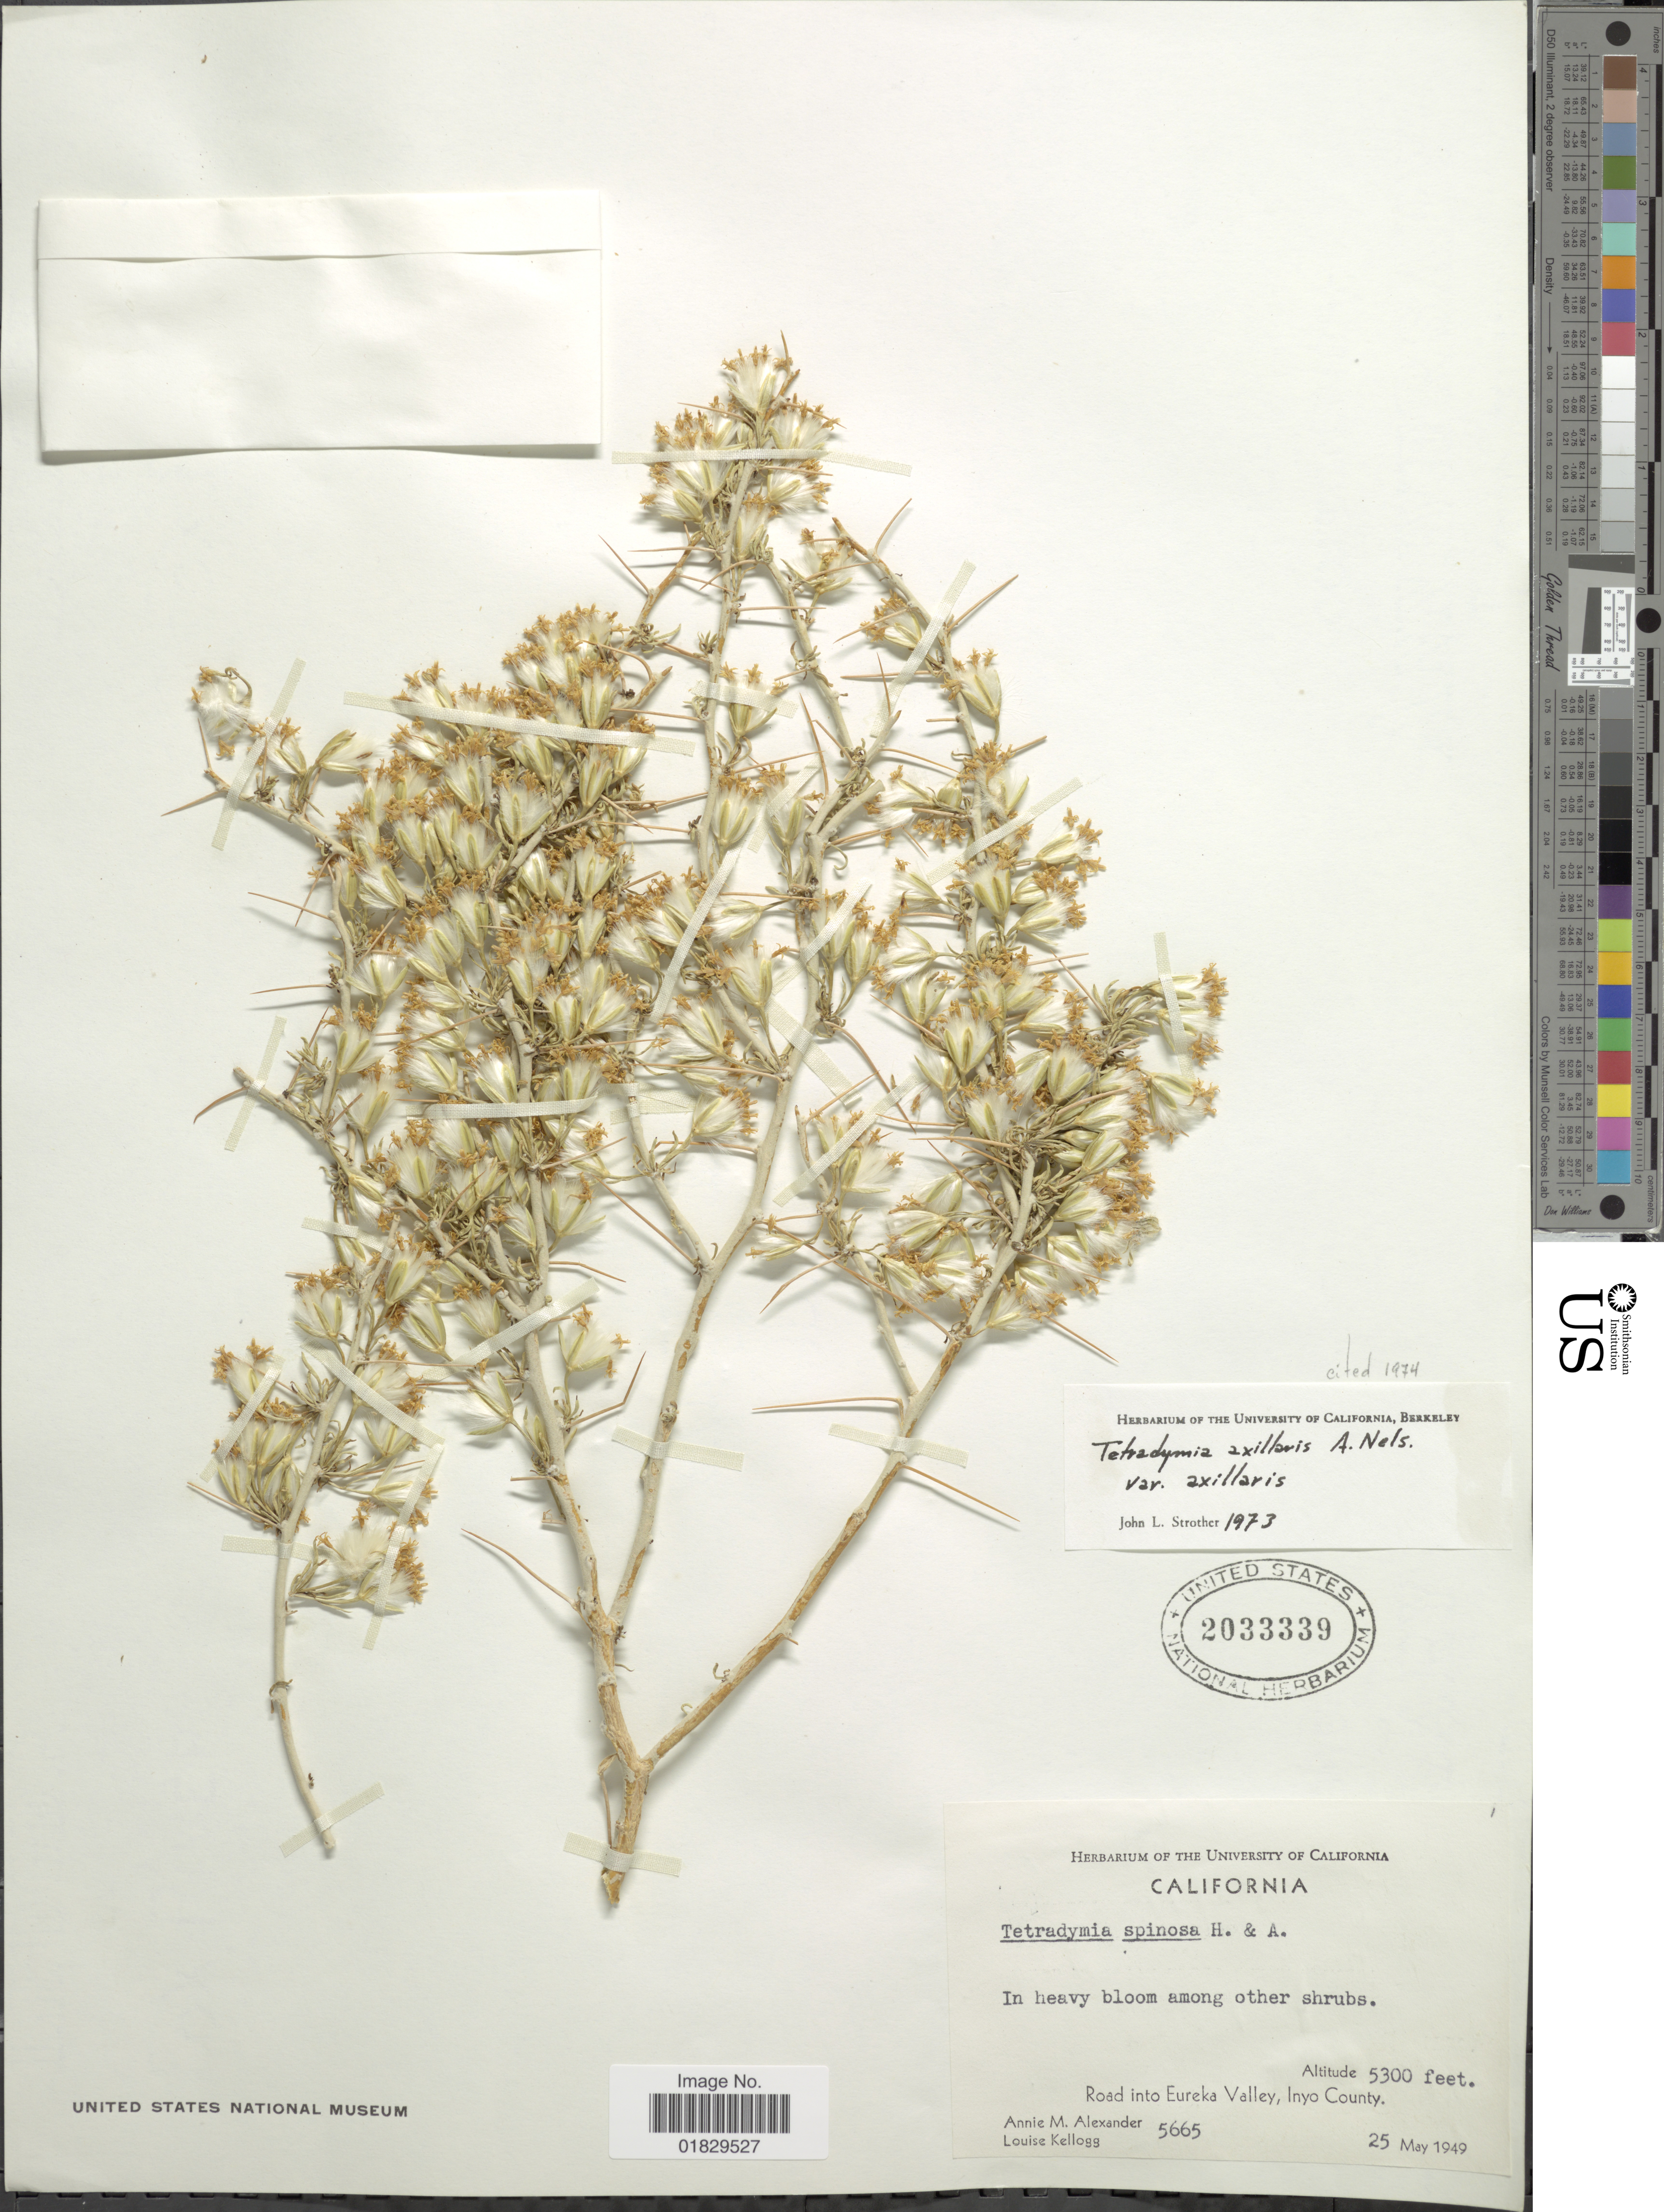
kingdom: Plantae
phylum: Tracheophyta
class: Magnoliopsida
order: Asterales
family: Asteraceae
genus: Tetradymia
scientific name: Tetradymia axillaris var. axillaris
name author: A. Nelson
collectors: A. M. Alexander & L. Kellogg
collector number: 5665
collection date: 1949-05-25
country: United States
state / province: California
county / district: Inyo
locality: Road into Eureka Valley, Inyo County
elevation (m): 1615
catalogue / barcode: US 2033339